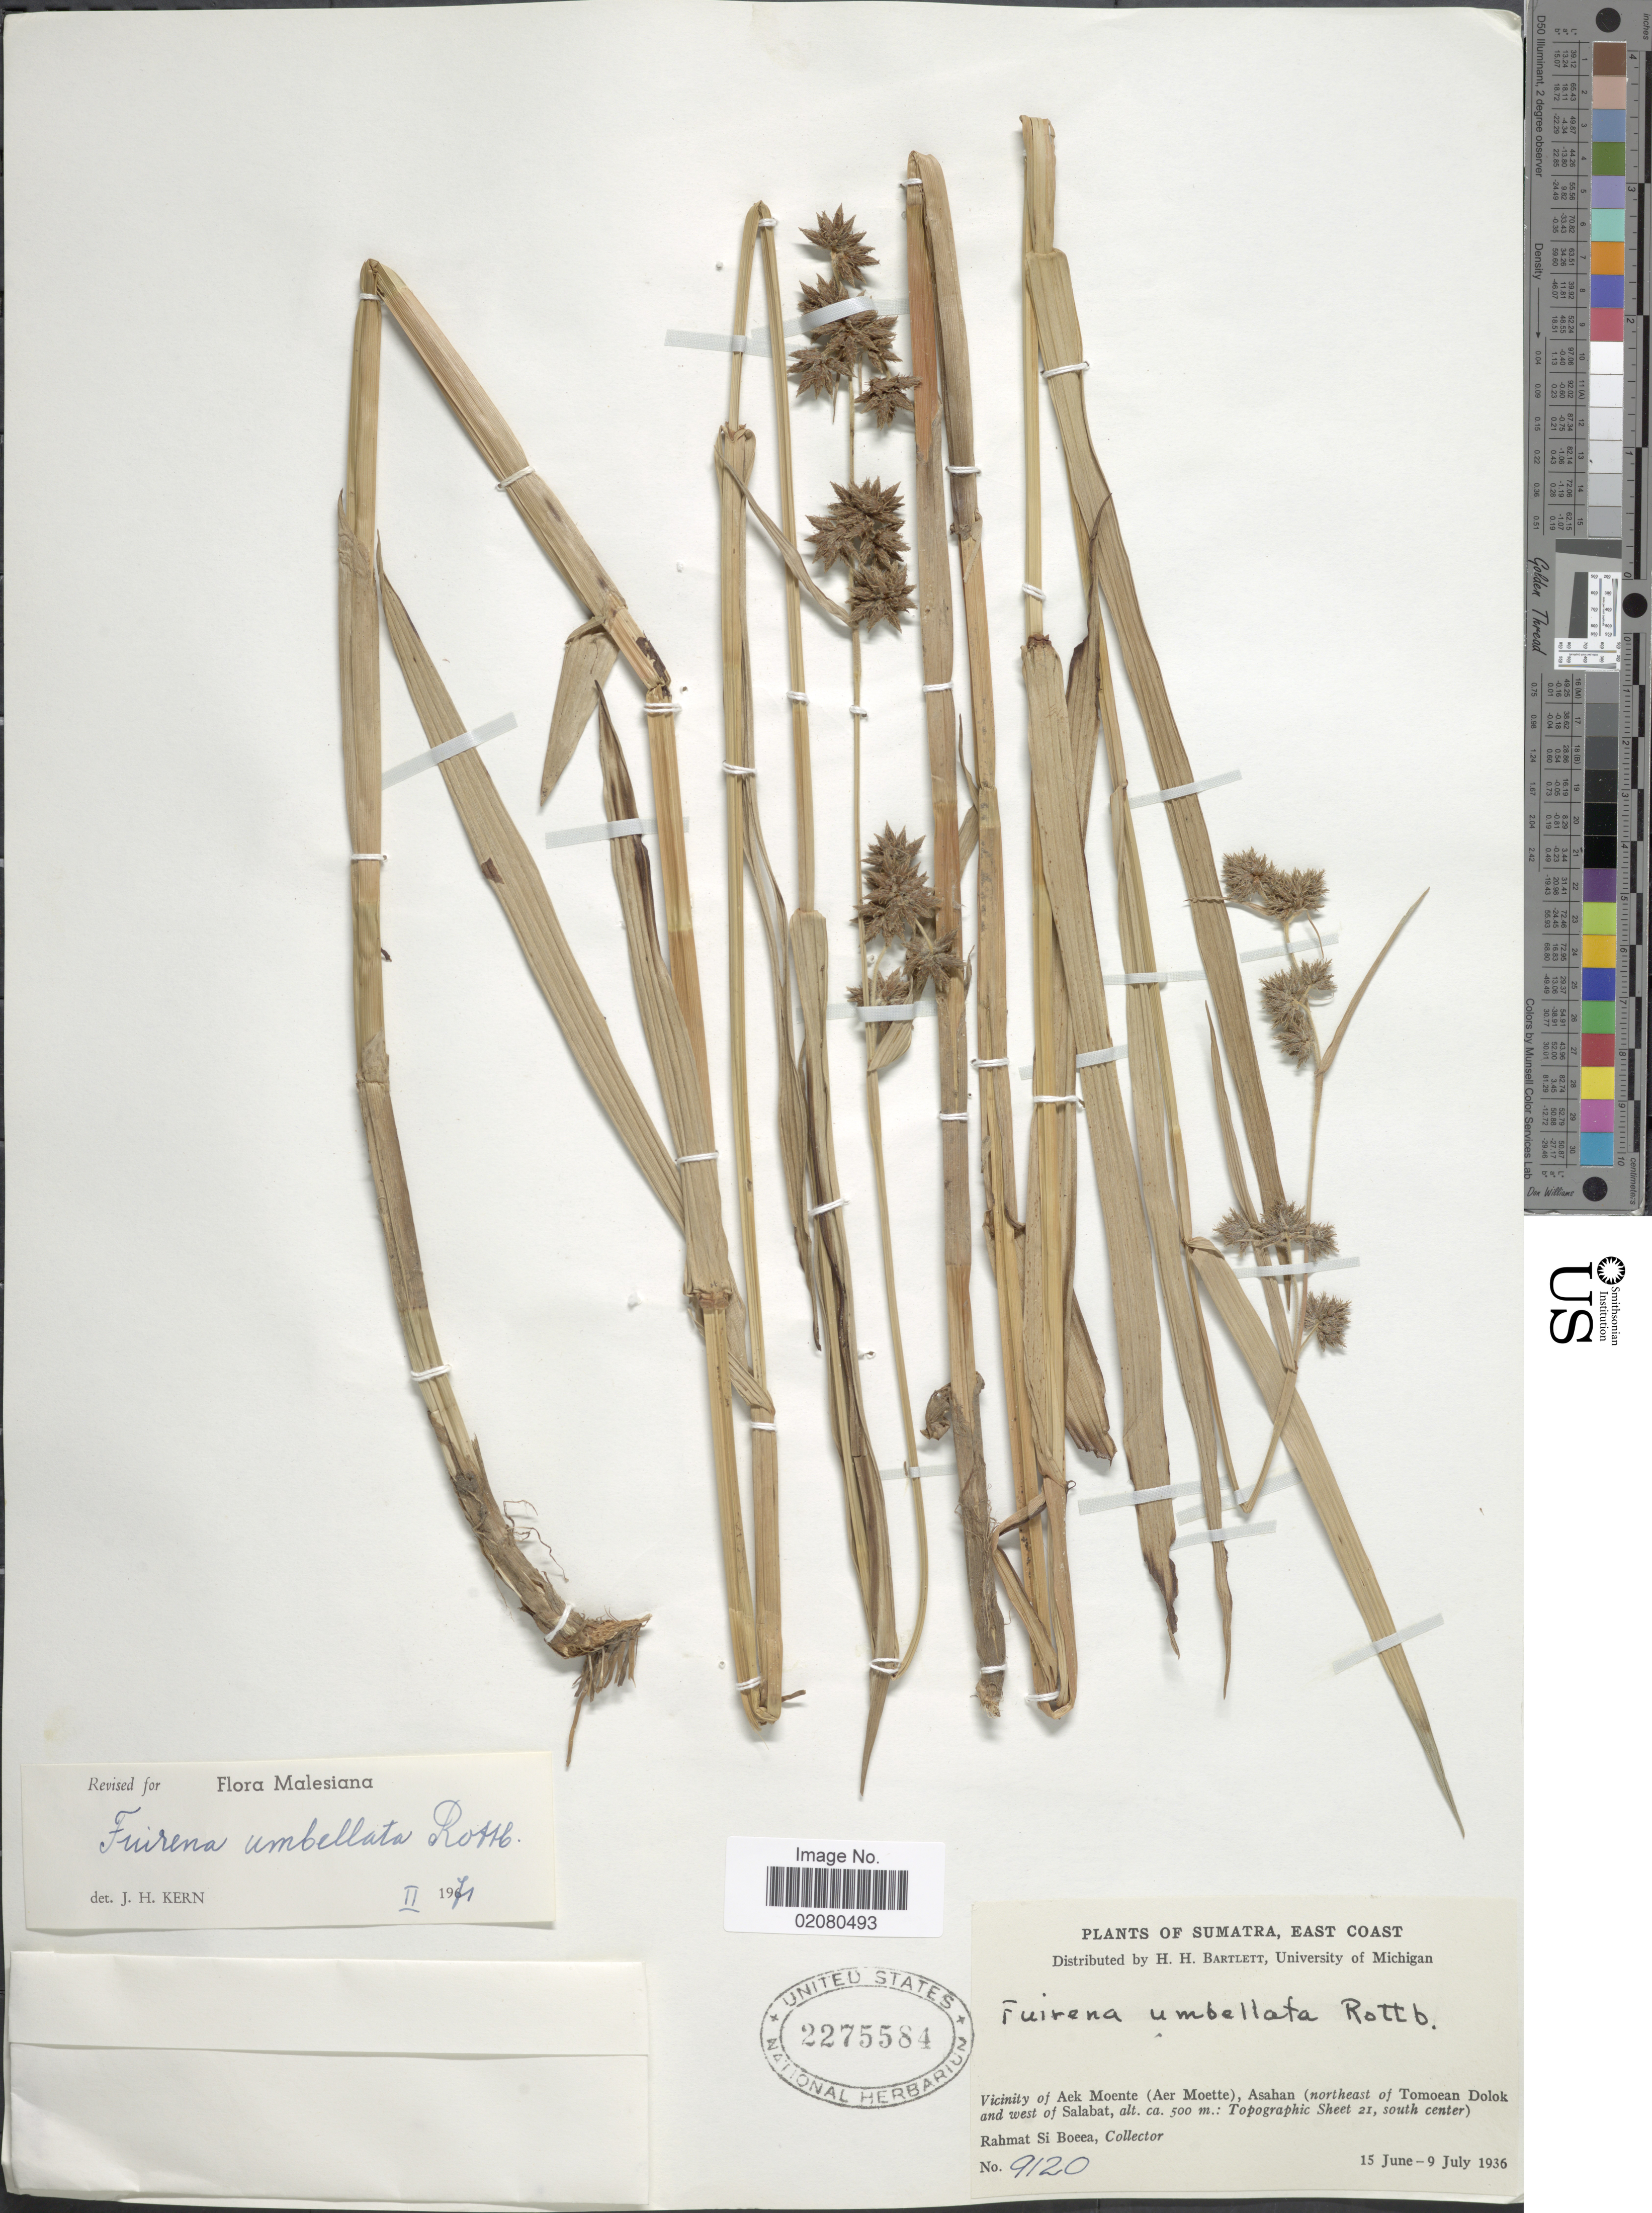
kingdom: Plantae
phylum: Tracheophyta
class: Liliopsida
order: Poales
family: Cyperaceae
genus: Fuirena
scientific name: Fuirena umbellata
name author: Rottb.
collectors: Rahmat Si Boeea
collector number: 9120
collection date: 1936-06-15/1936-07-09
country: Indonesia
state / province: Sumatra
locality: East Coast, Vicinity of Aek Moente (Aer Moette), Asahan (northeast of Tomoean Dolok) and west of Salabat Topographic Sheet 21, south center).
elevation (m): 500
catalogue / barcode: US 2275584